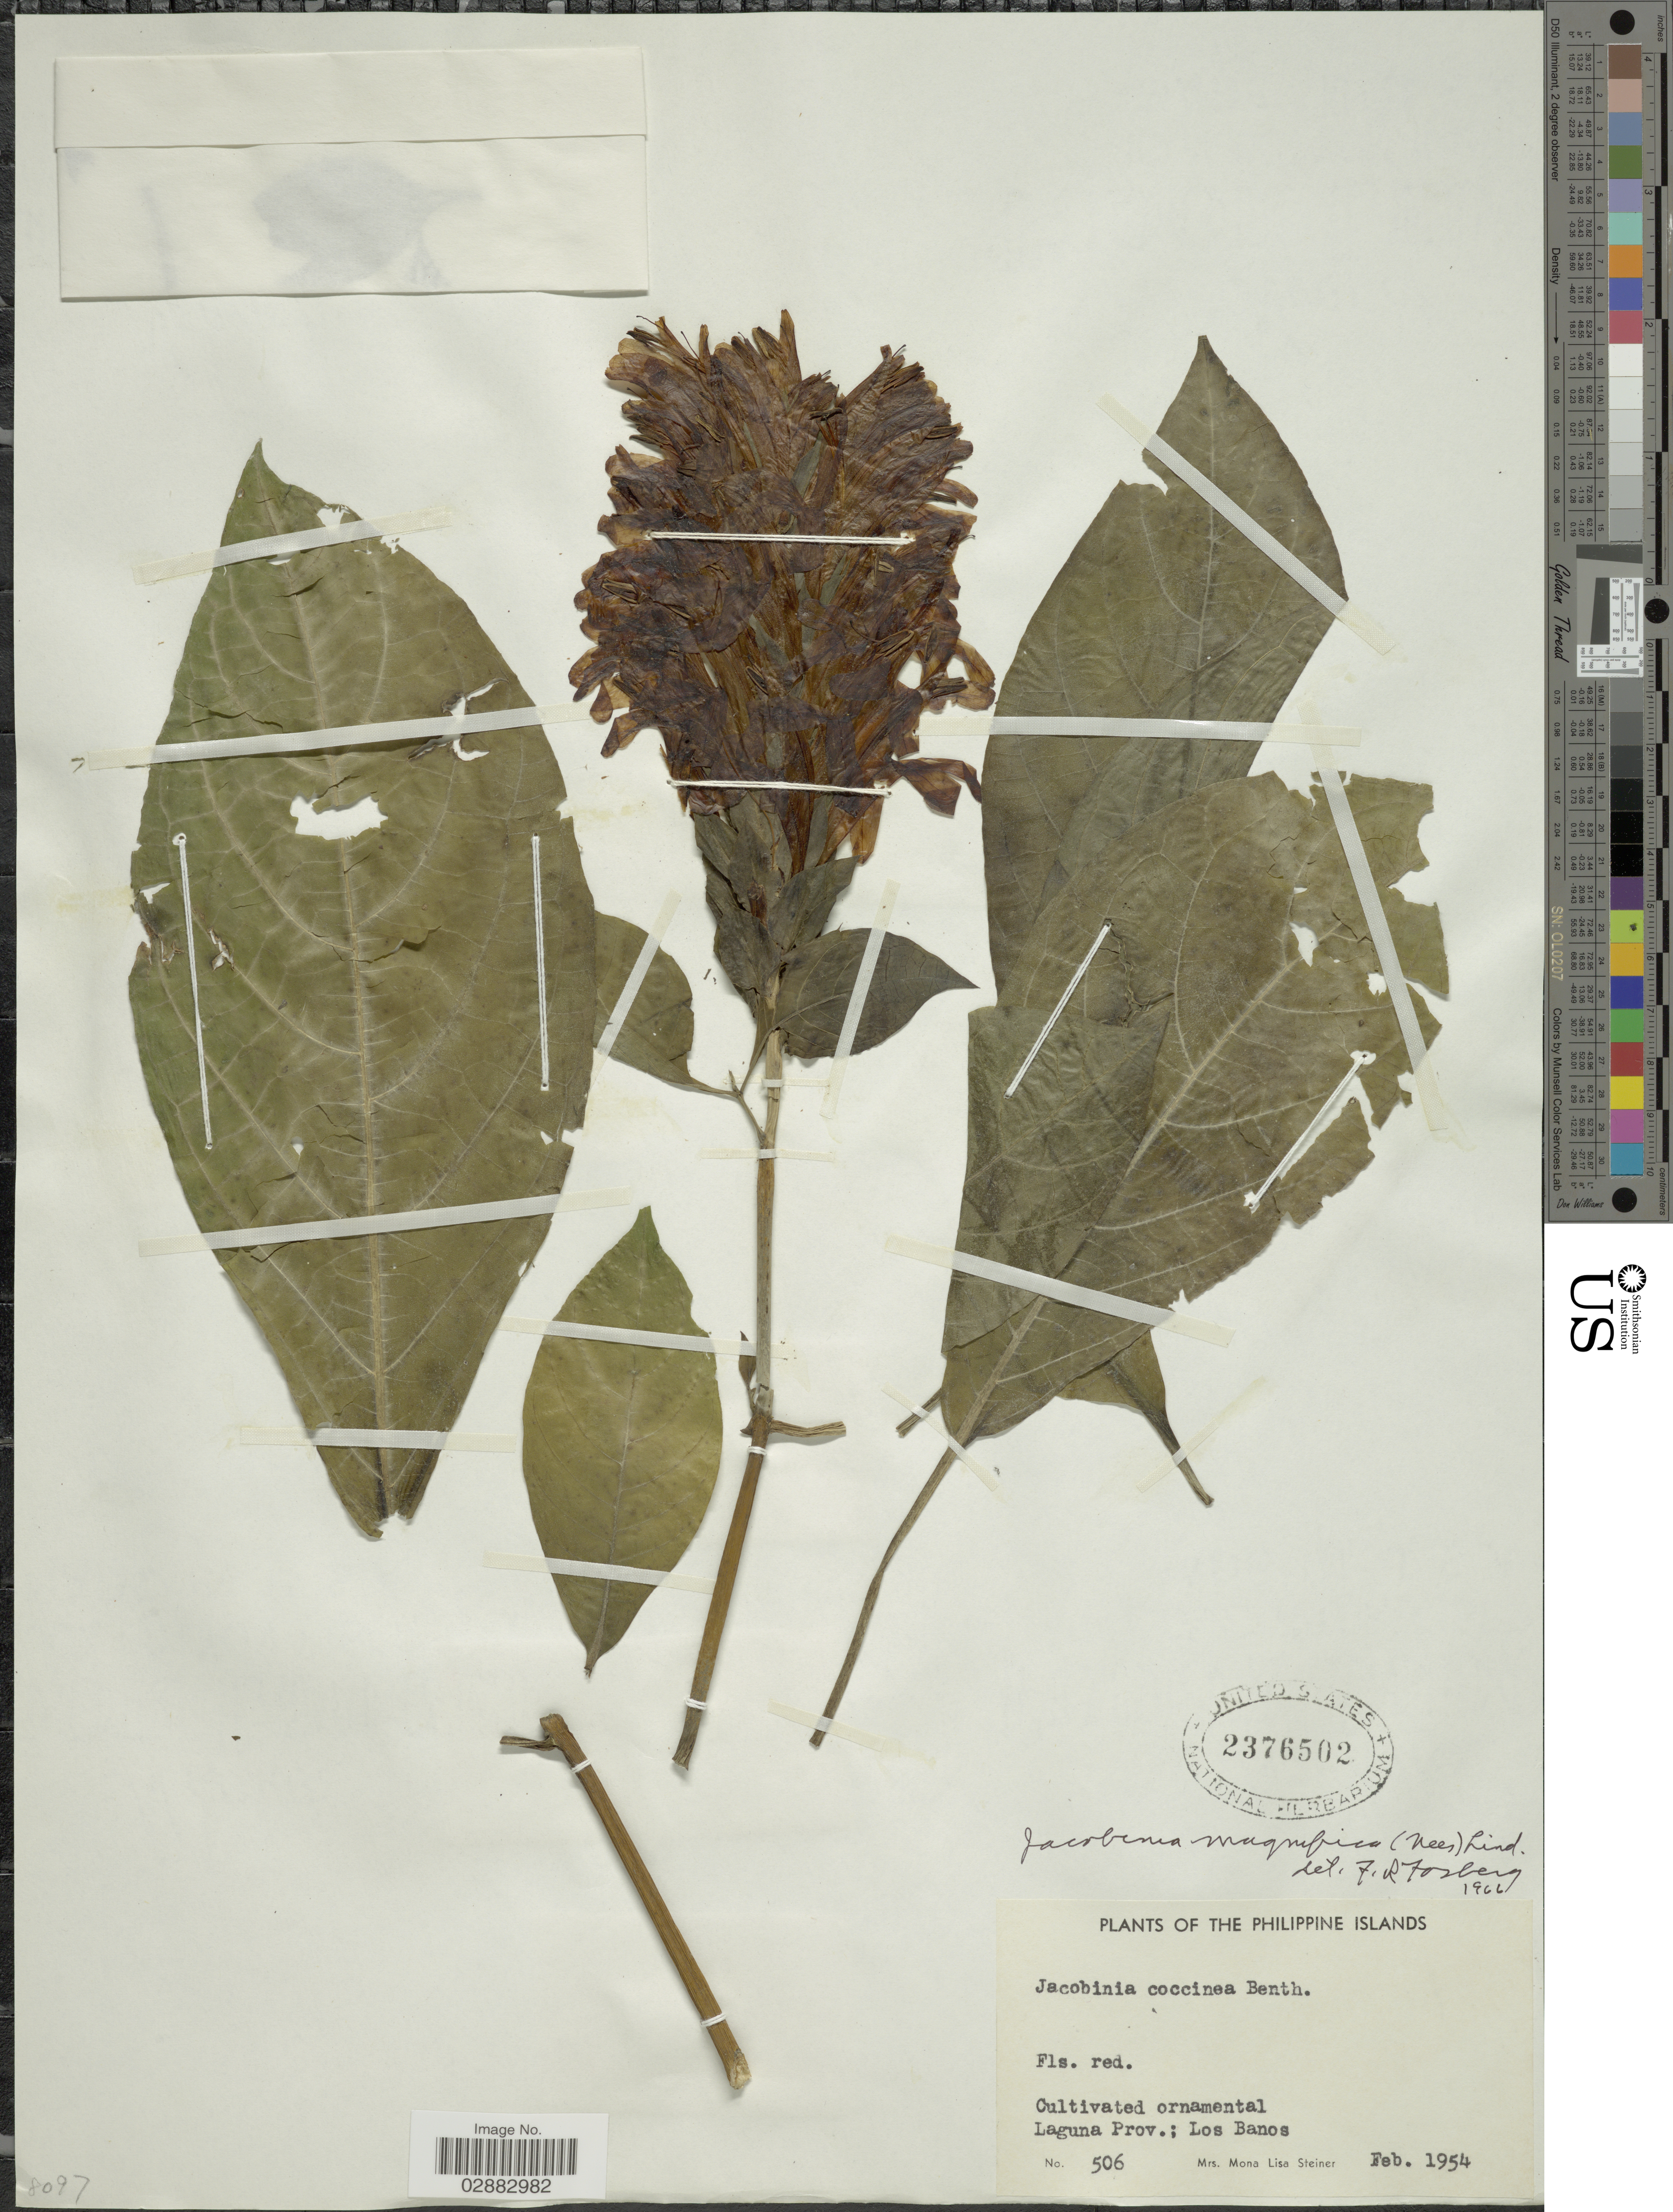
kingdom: Plantae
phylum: Tracheophyta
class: Magnoliopsida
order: Lamiales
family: Acanthaceae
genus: Jacobinia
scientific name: Jacobinia magnifica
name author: (Nees) Lindau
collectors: M. Steiner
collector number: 506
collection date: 1954-02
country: Philippines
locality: Laguna Prov.; Los Banos.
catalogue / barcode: US 2376502